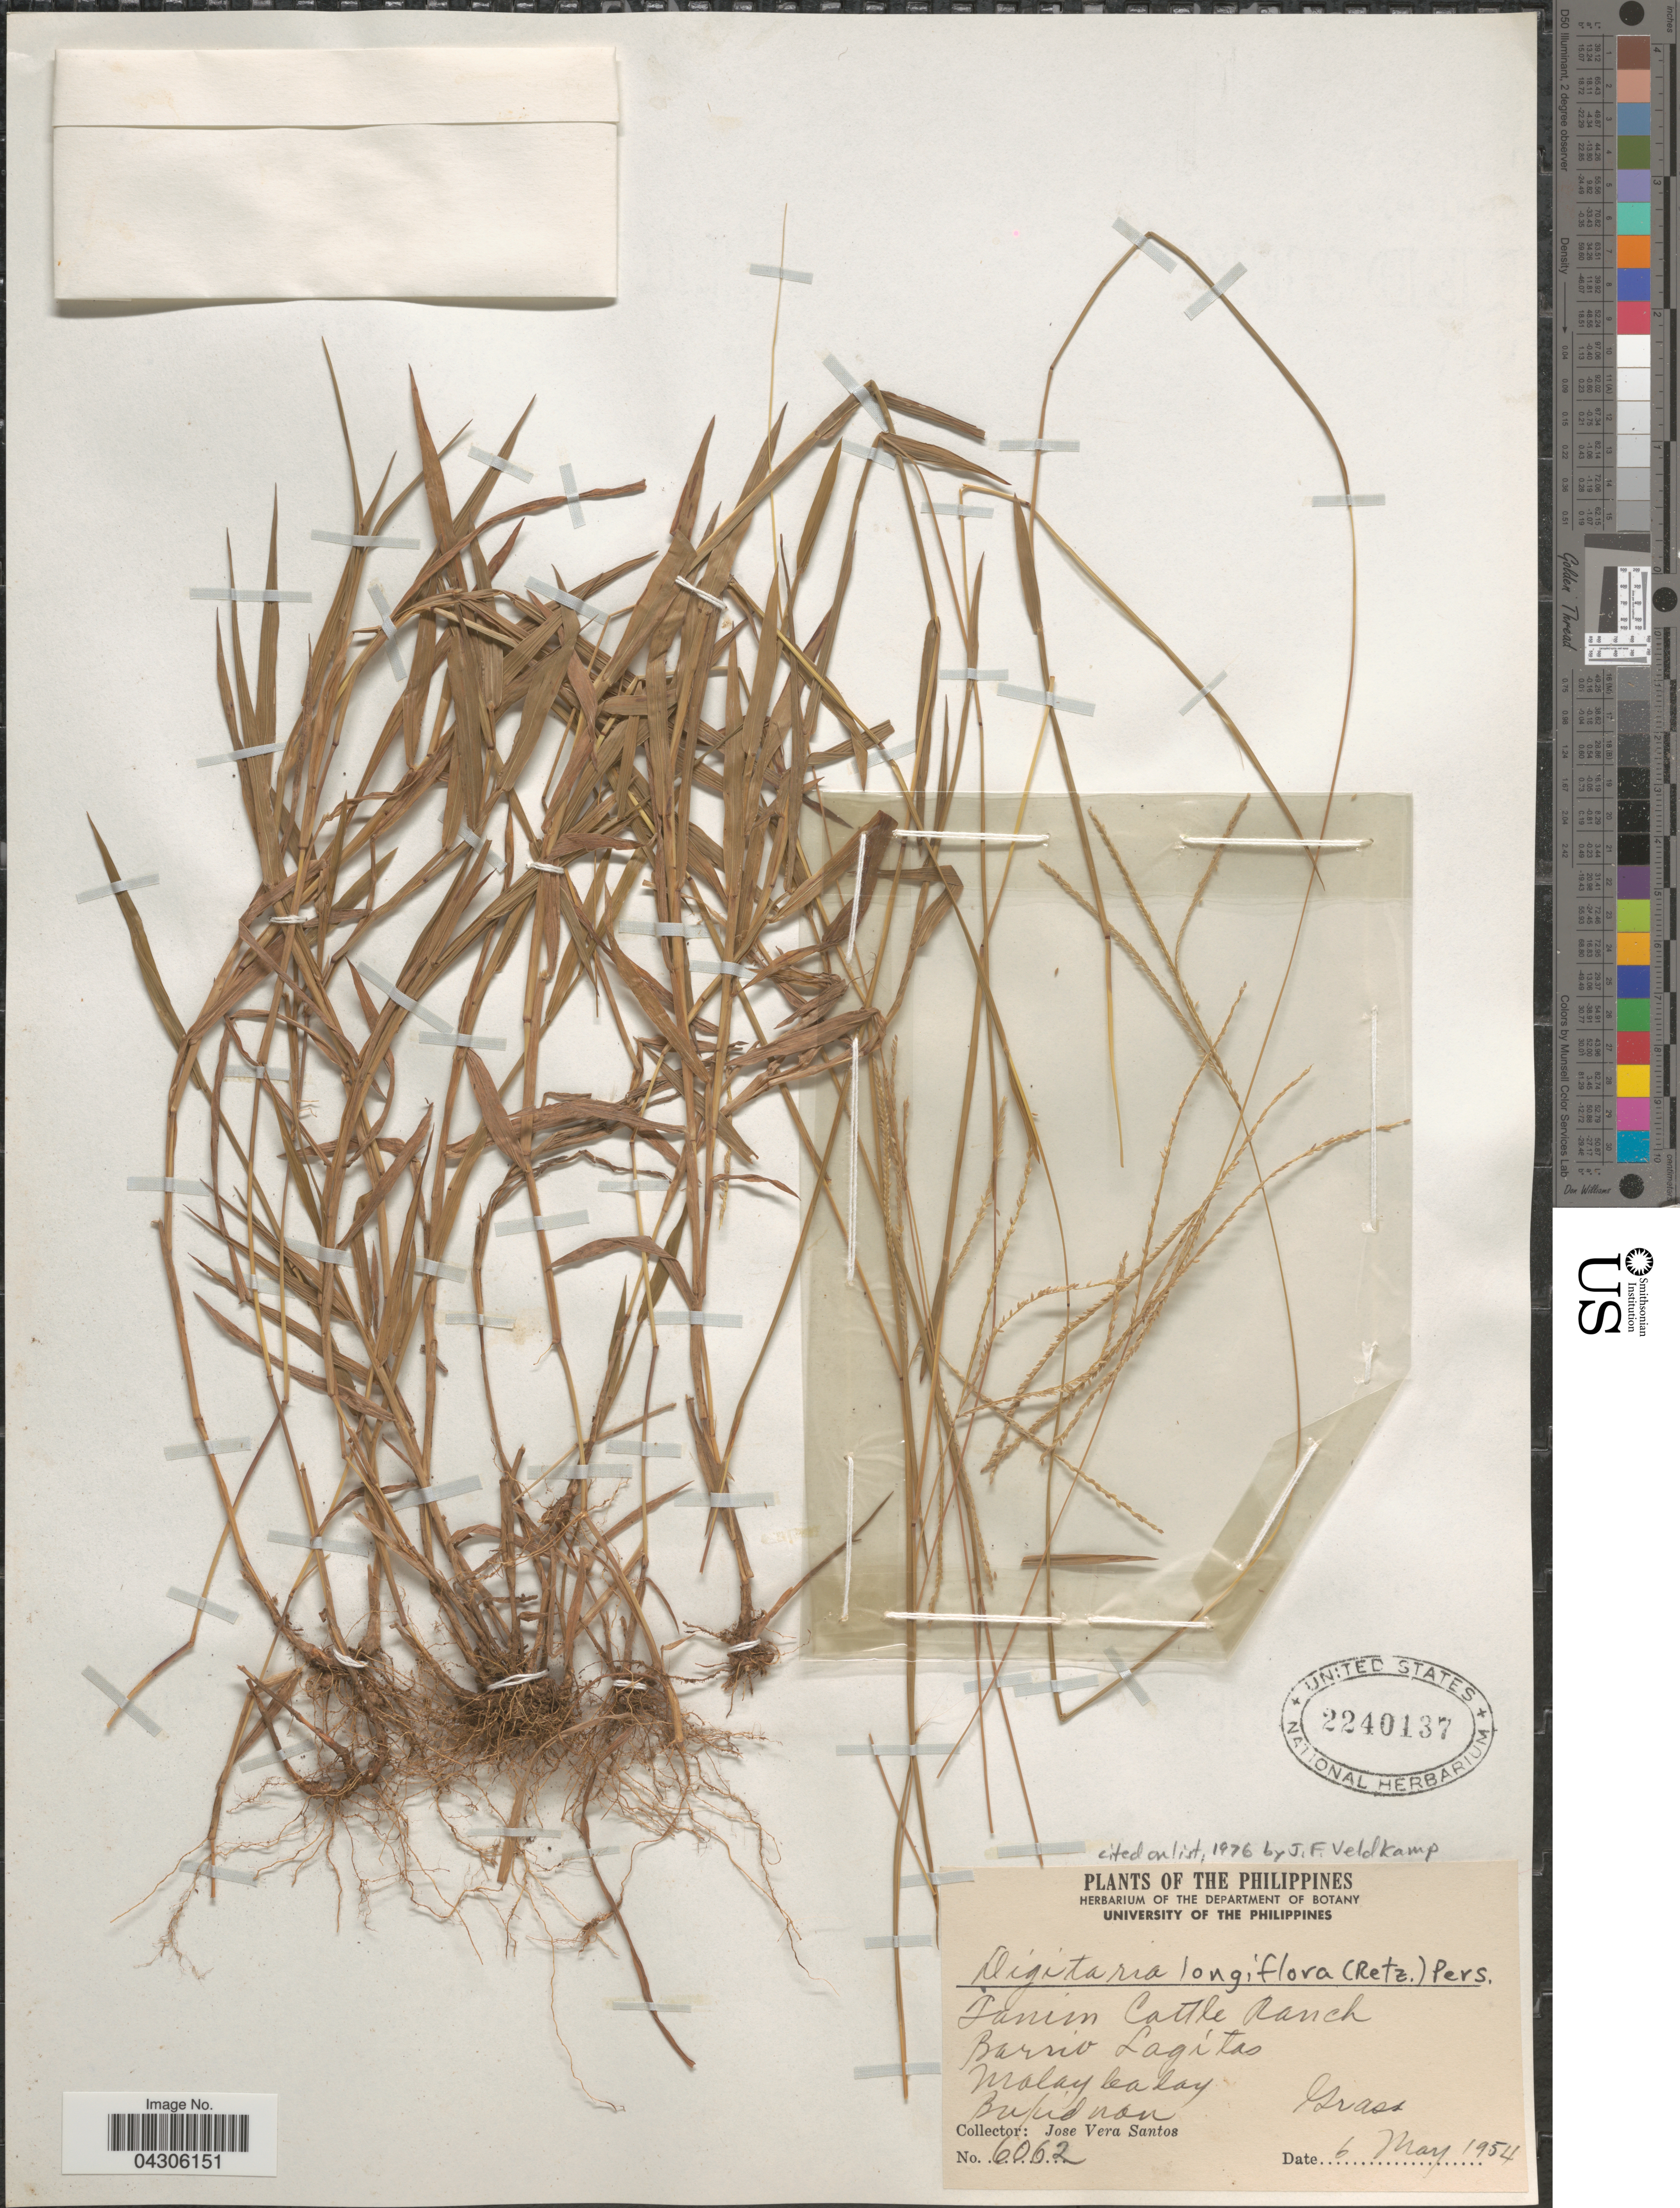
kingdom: Plantae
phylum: Tracheophyta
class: Liliopsida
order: Poales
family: Poaceae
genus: Digitaria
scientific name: Digitaria longiflora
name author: (Retz.) Pers.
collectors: J. Santos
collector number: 6062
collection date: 1954-05-06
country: Philippines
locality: Janim Cattle Ranch. Barrio Lagitas. Malay Calay. Bukidnon.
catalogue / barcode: US 2240137